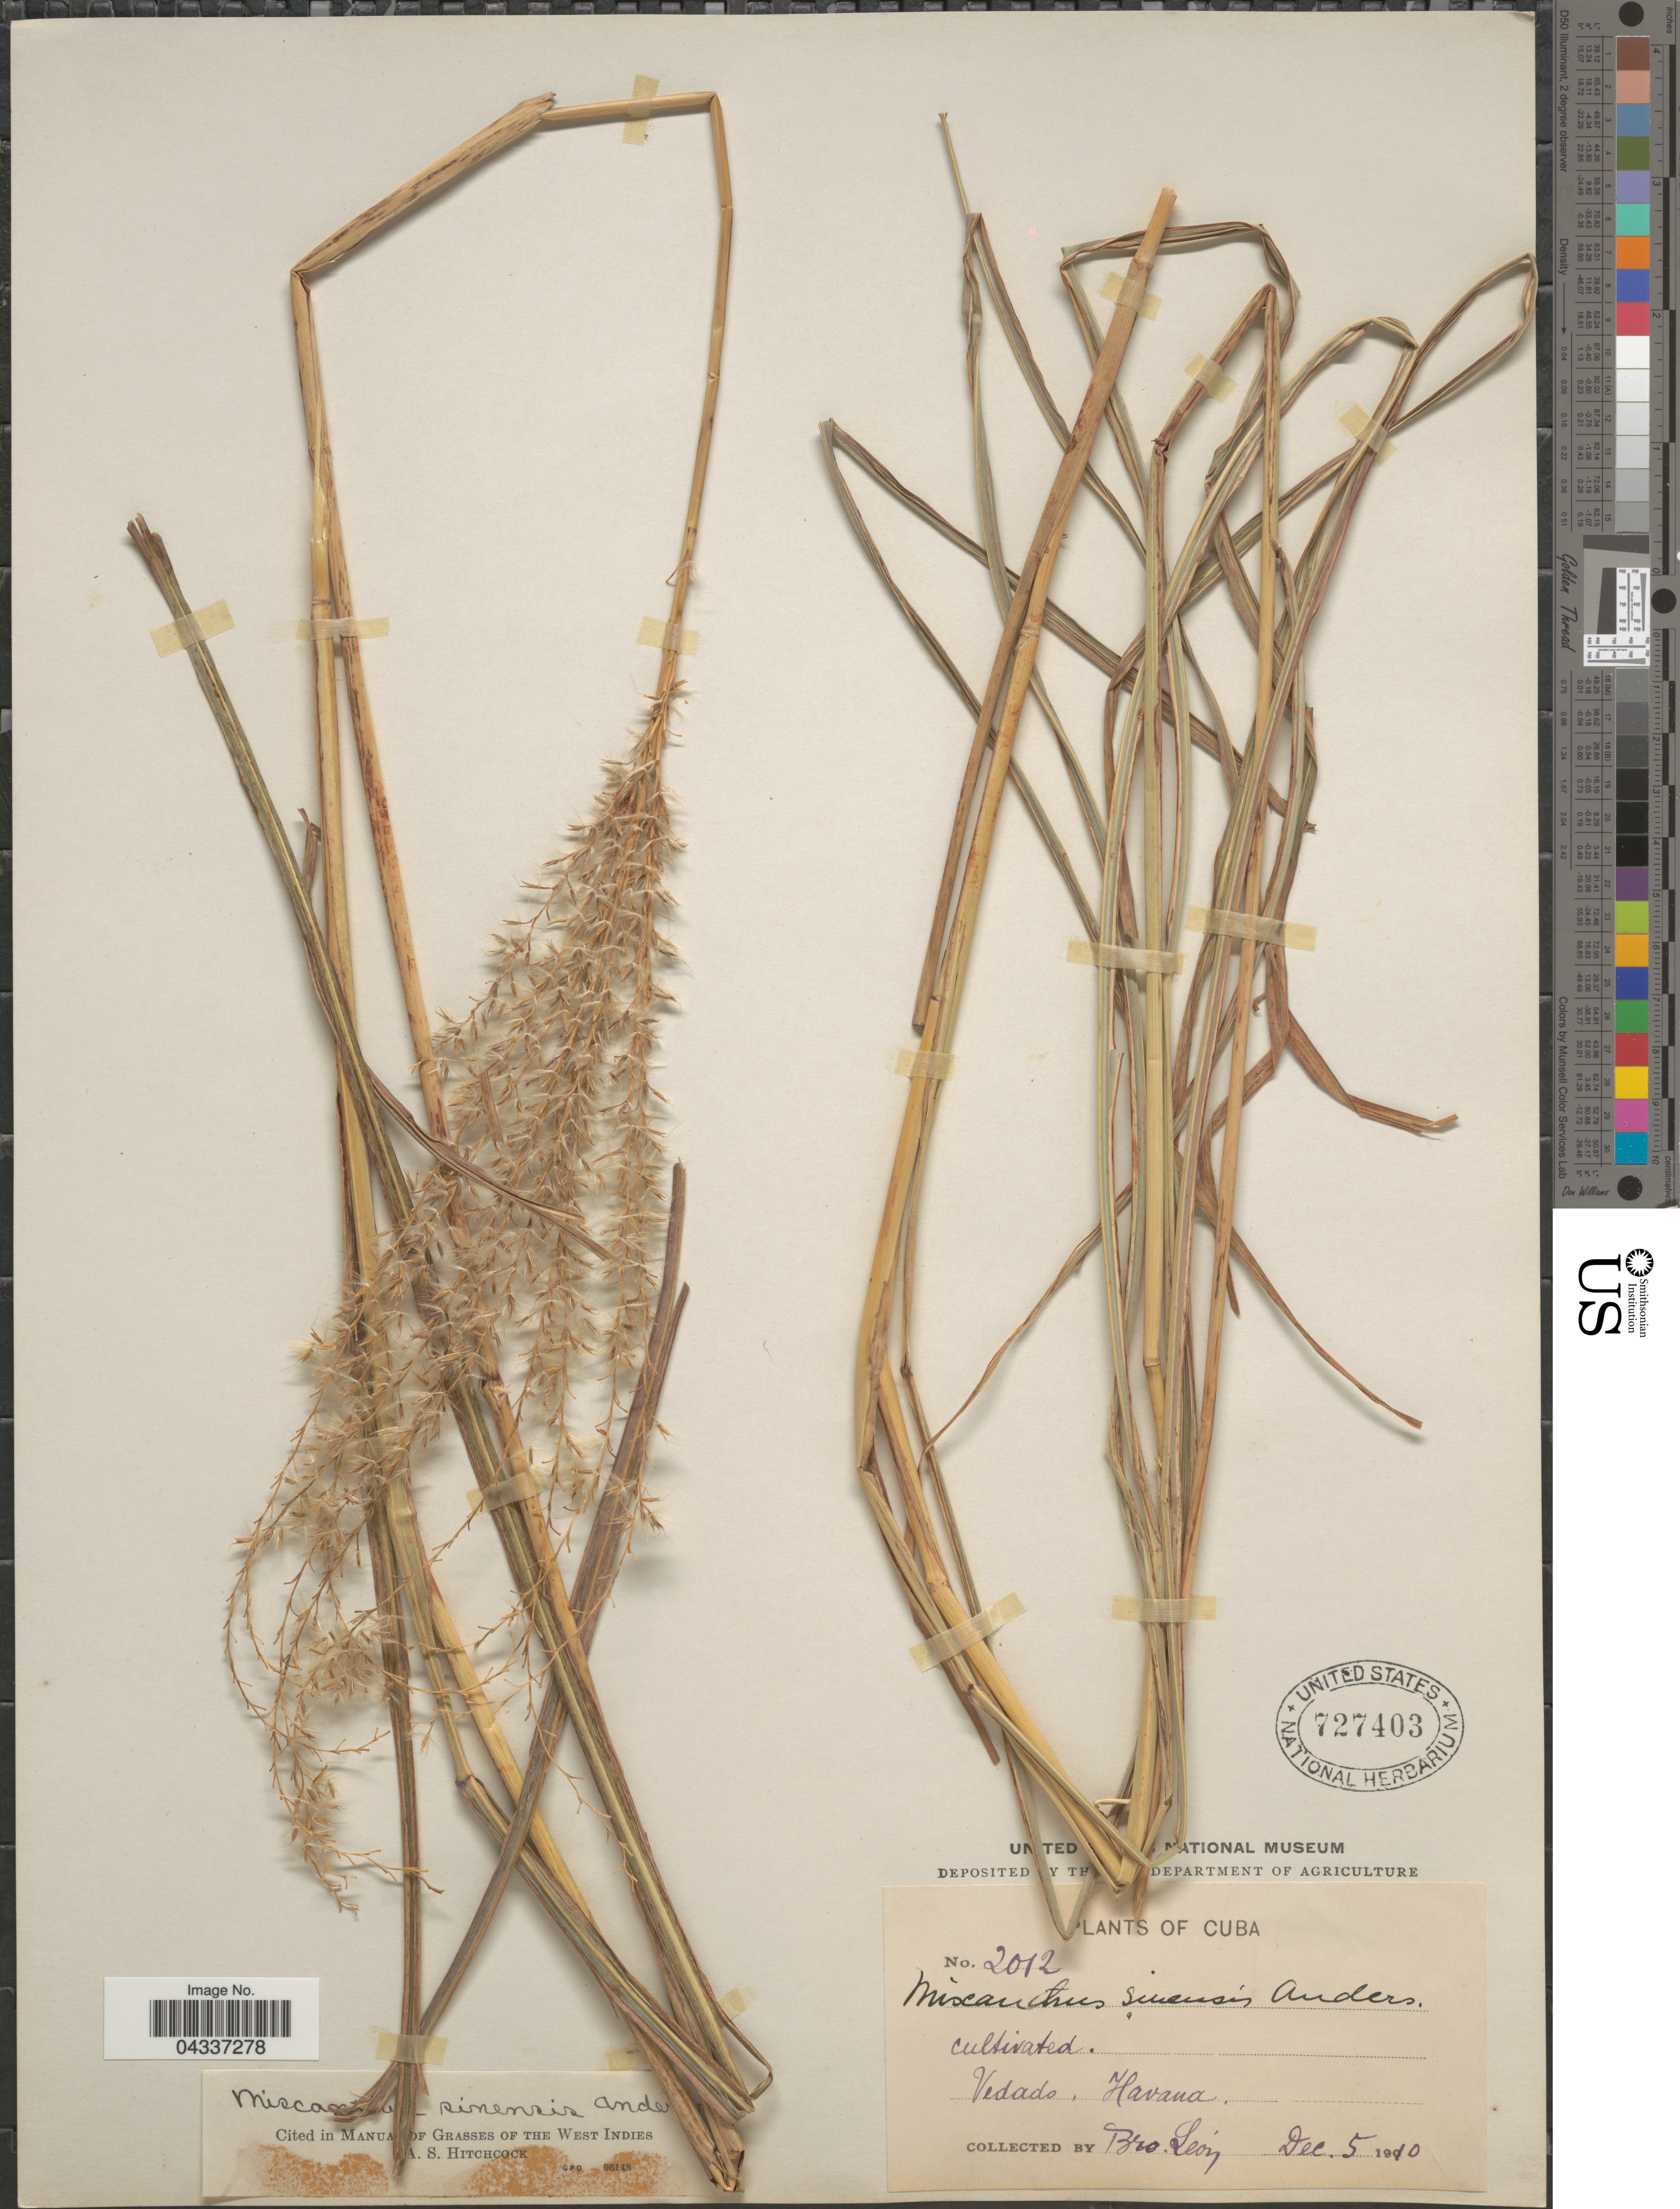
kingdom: Plantae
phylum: Tracheophyta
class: Liliopsida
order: Poales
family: Poaceae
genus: Miscanthus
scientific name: Miscanthus sinensis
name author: Andersson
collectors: Bro. León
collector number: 2012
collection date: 1910-12-05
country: Cuba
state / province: La Habana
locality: Vedado , Havana.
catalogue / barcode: US 727403